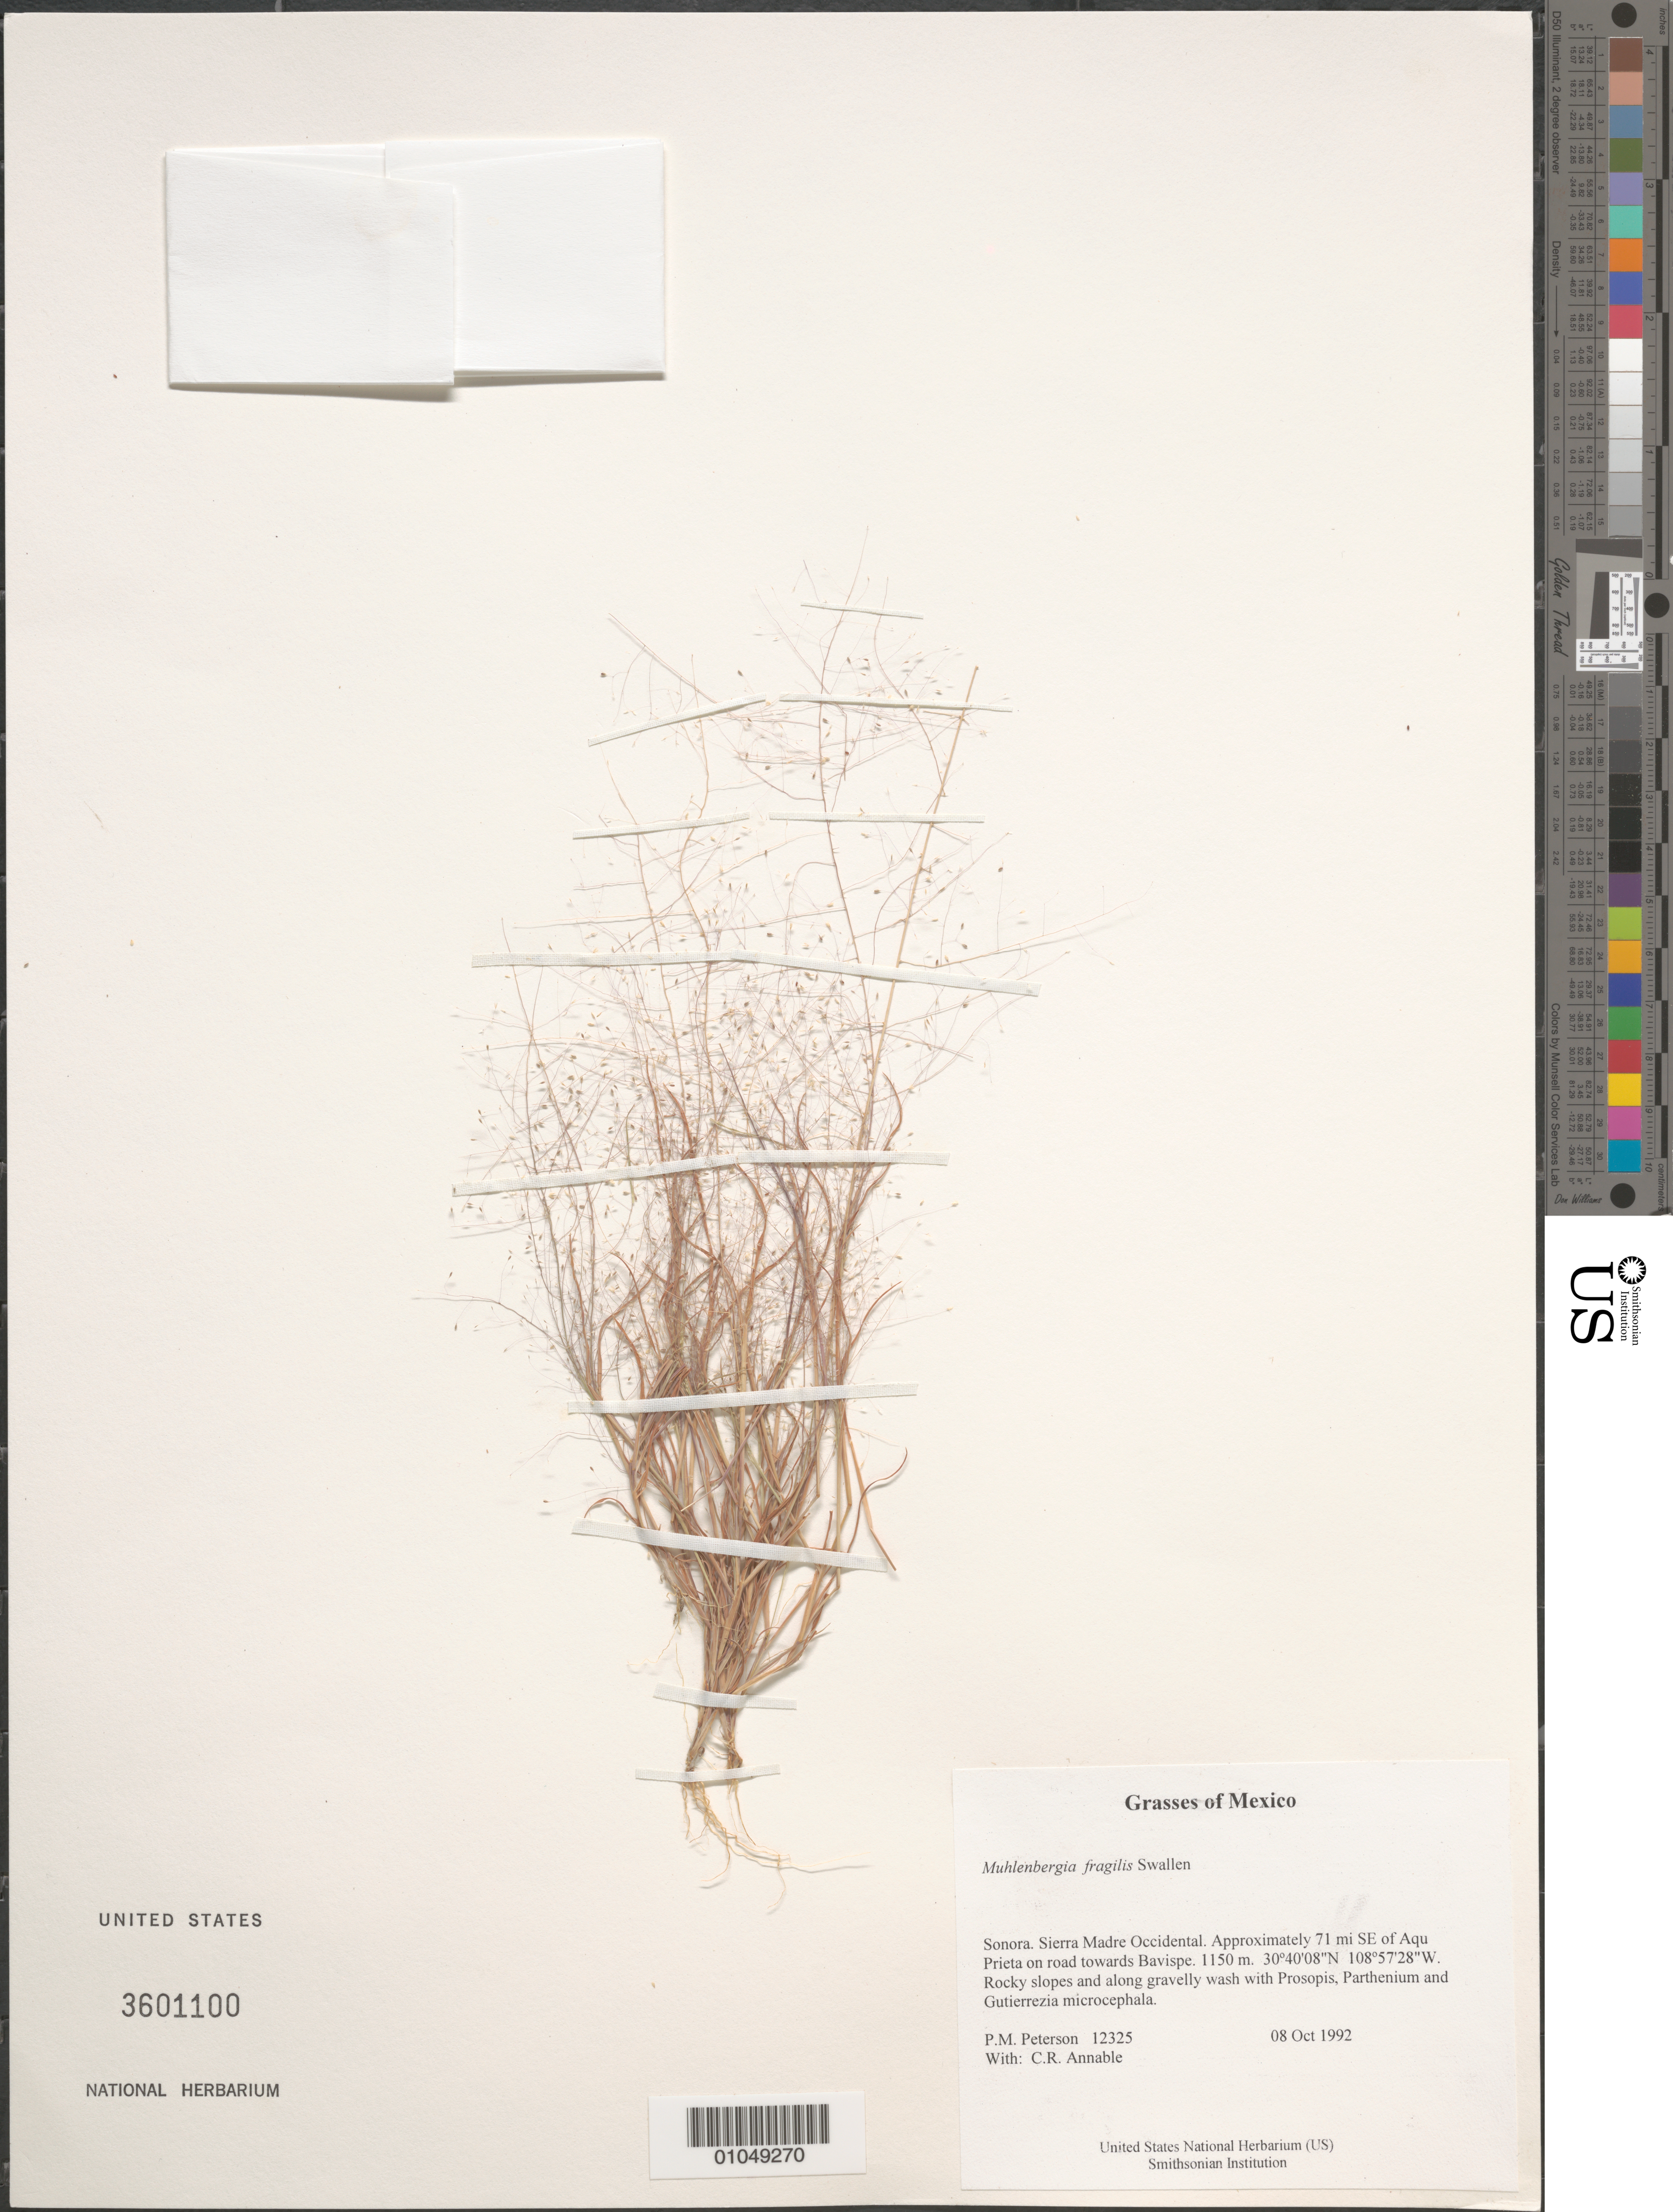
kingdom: Plantae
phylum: Tracheophyta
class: Liliopsida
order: Poales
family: Poaceae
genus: Muhlenbergia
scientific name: Muhlenbergia fragilis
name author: Swallen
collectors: P. M. Peterson & C. R. Annable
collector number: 12325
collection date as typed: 08 Oct 1992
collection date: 1992-10-08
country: Mexico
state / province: Sonora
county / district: Sierra Madre Occidental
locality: Approximately 71 mi SE of Aqu Prieta on road towards Bavispe.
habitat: Rocky slopes and along gravelly wash with Prosopis, Parthenium and Gutierrezia microcephala.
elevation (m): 1150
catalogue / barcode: US 3601100